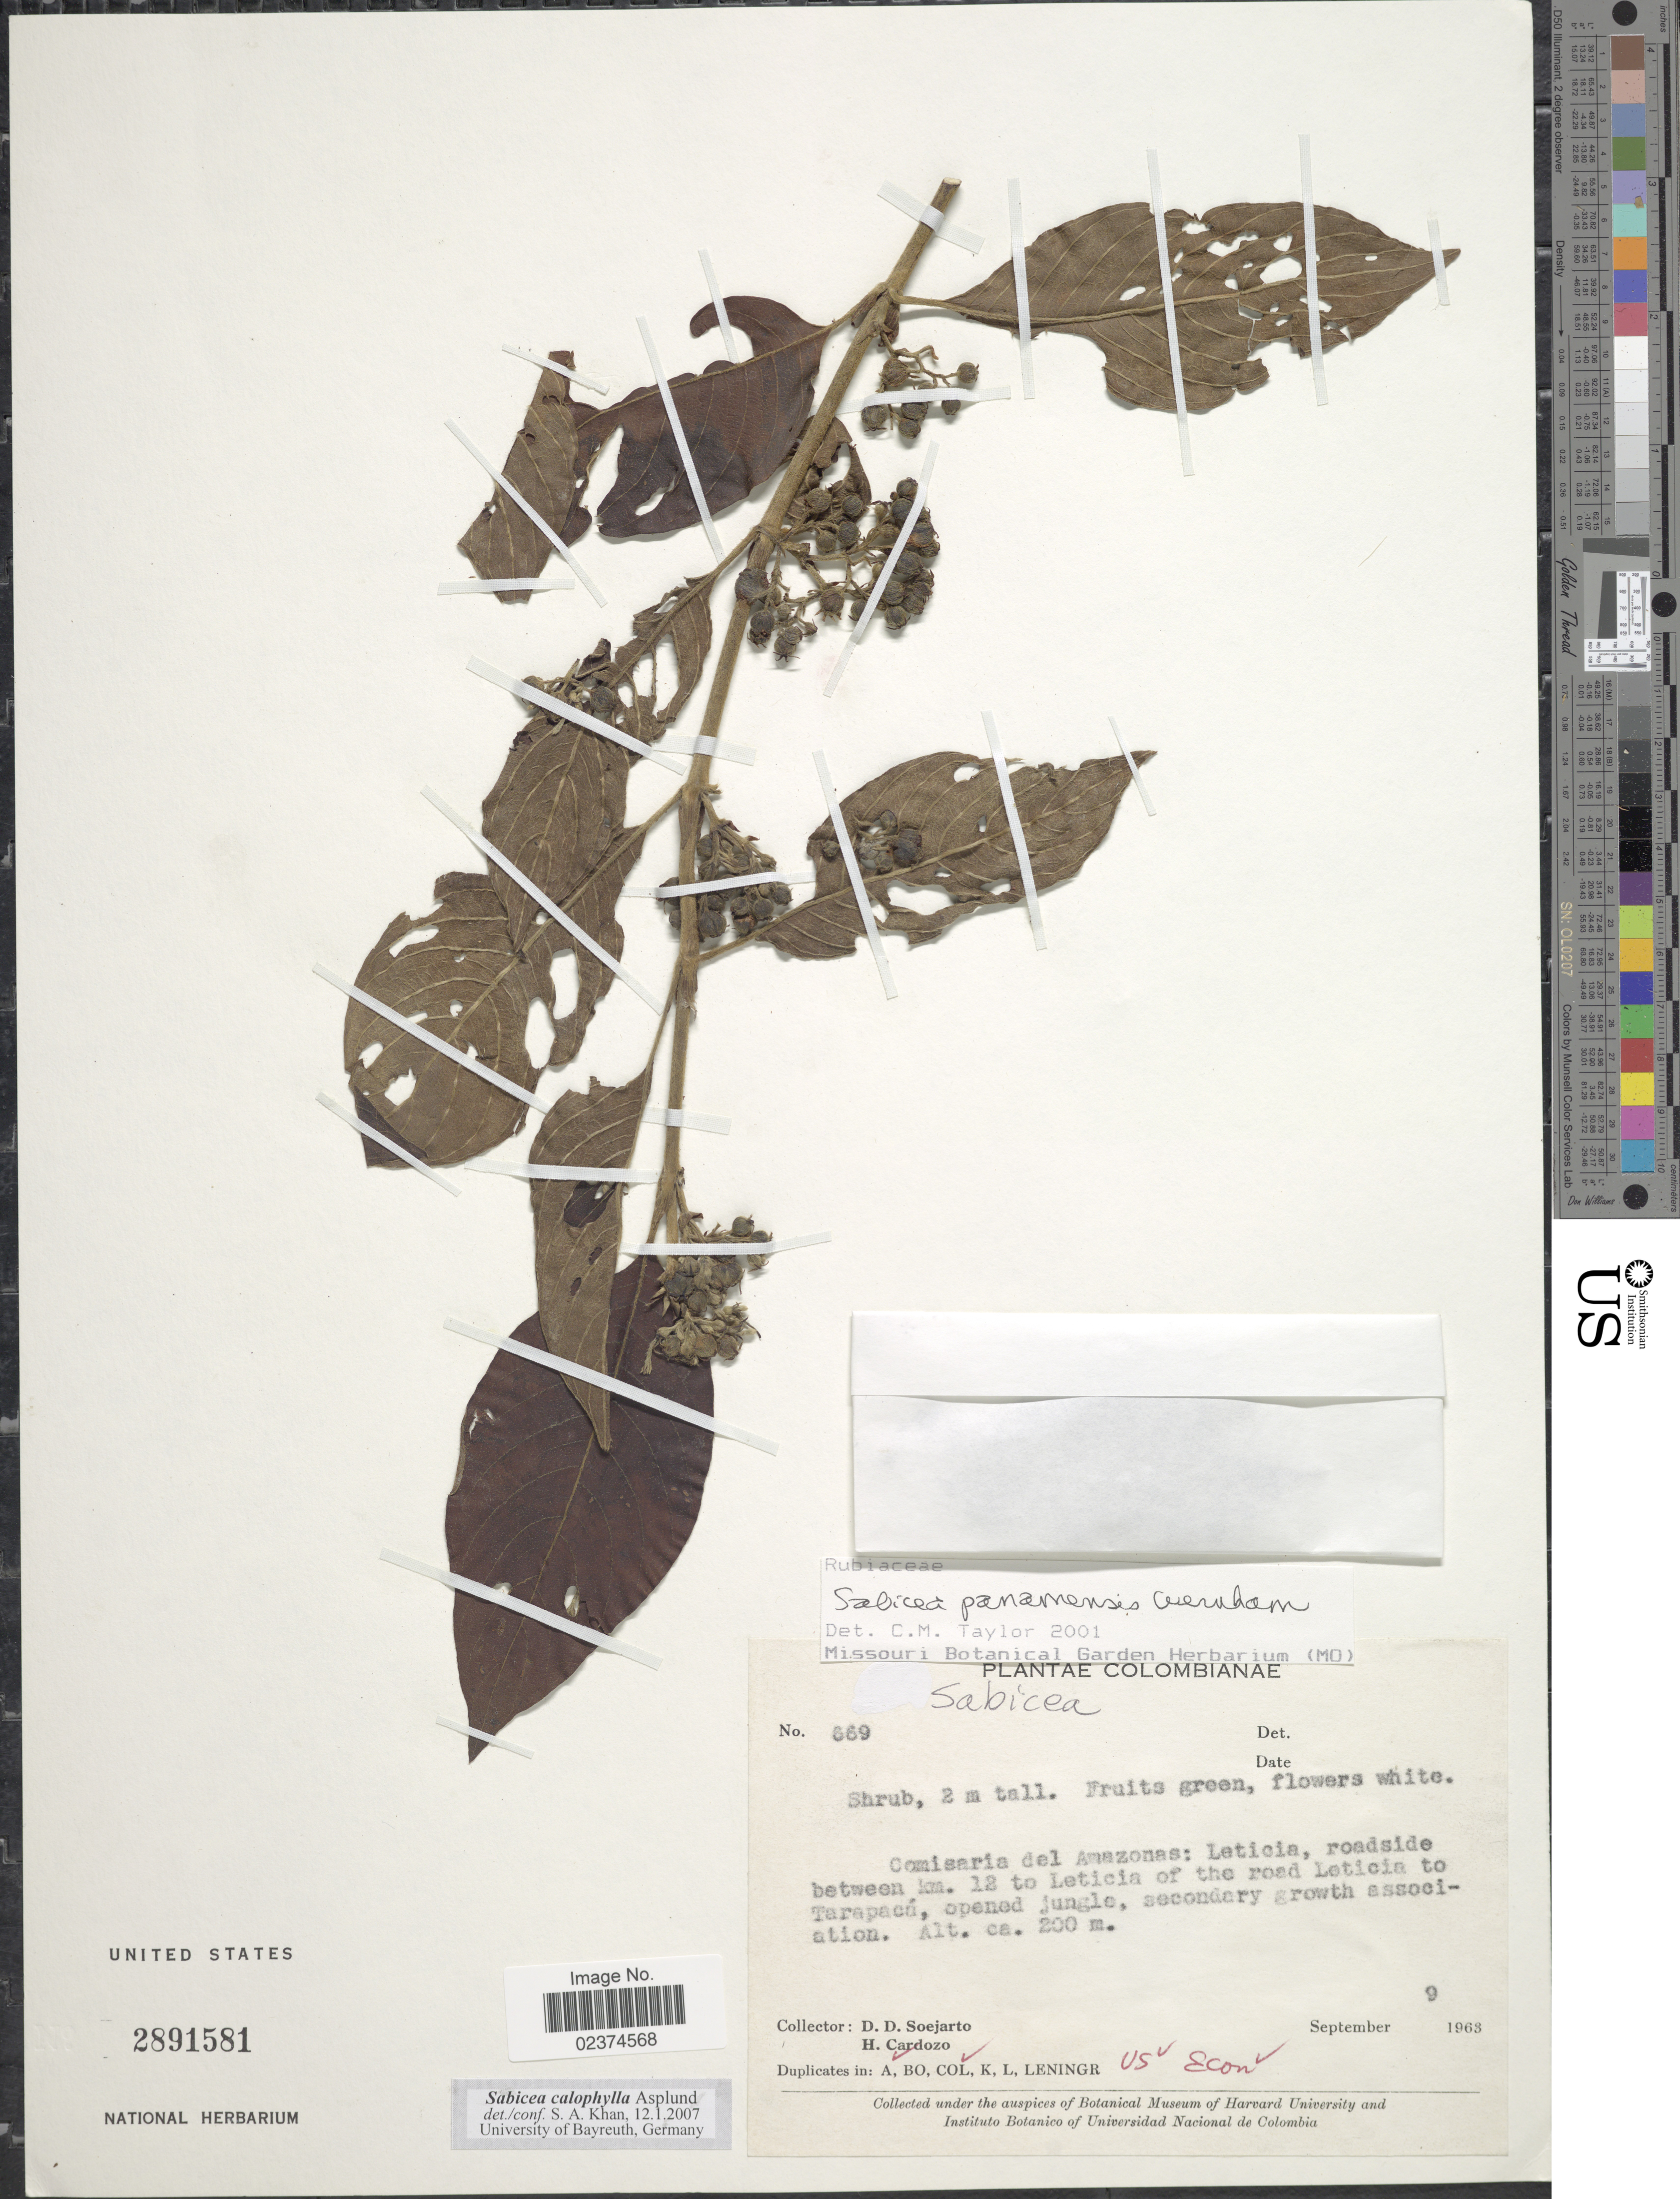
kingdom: Plantae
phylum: Tracheophyta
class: Magnoliopsida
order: Gentianales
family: Rubiaceae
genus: Sabicea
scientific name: Sabicea calophylla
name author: Aspl.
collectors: H. Cardozo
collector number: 669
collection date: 1963-09-09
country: Colombia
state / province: Amazônas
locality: Comisaria del Amazonas: Leticia, roadside between km. 12 to Leticia of the road Leticia to Tarapaca, opened jungle, seondary growth association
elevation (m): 200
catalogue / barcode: US 2891581